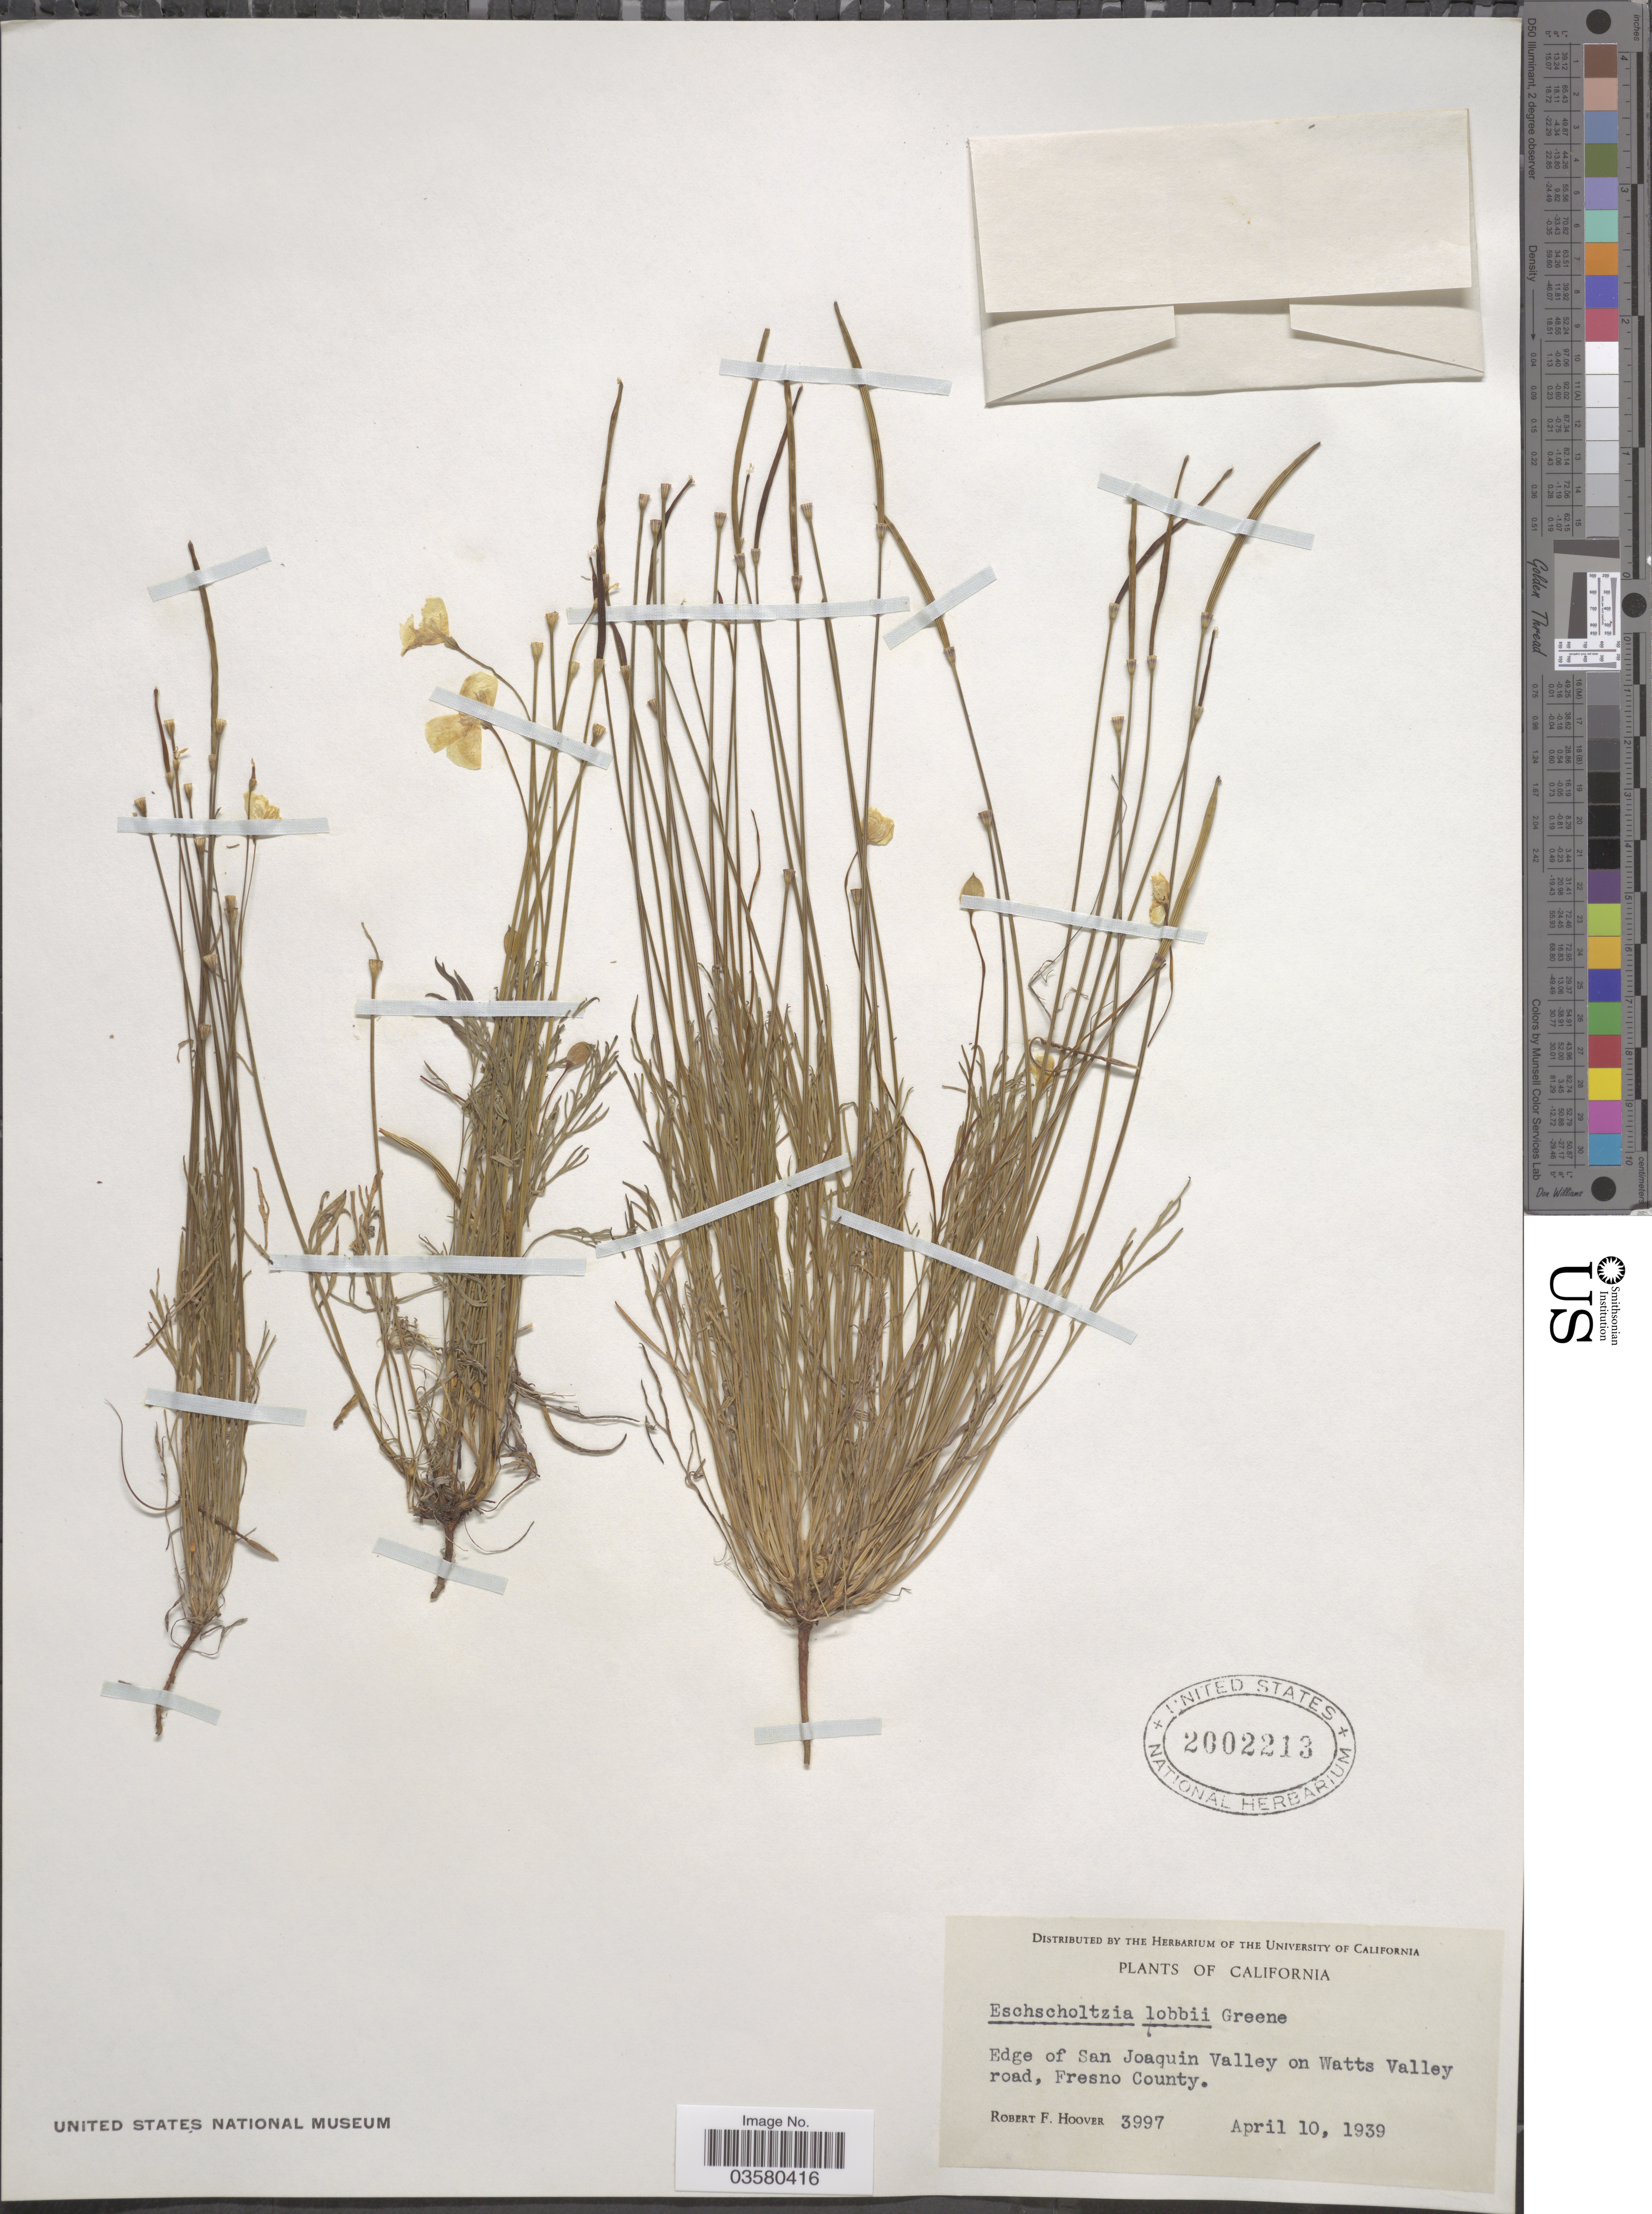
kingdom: Plantae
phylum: Tracheophyta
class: Magnoliopsida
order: Ranunculales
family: Papaveraceae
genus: Eschscholzia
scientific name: Eschscholzia lobbii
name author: Greene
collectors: R. F. Hoover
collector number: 3997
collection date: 1939-04-10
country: United States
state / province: California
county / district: Fresno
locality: Edge of San Joaquin Valley on Watts Valley road, Fresno County.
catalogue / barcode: US 2002213